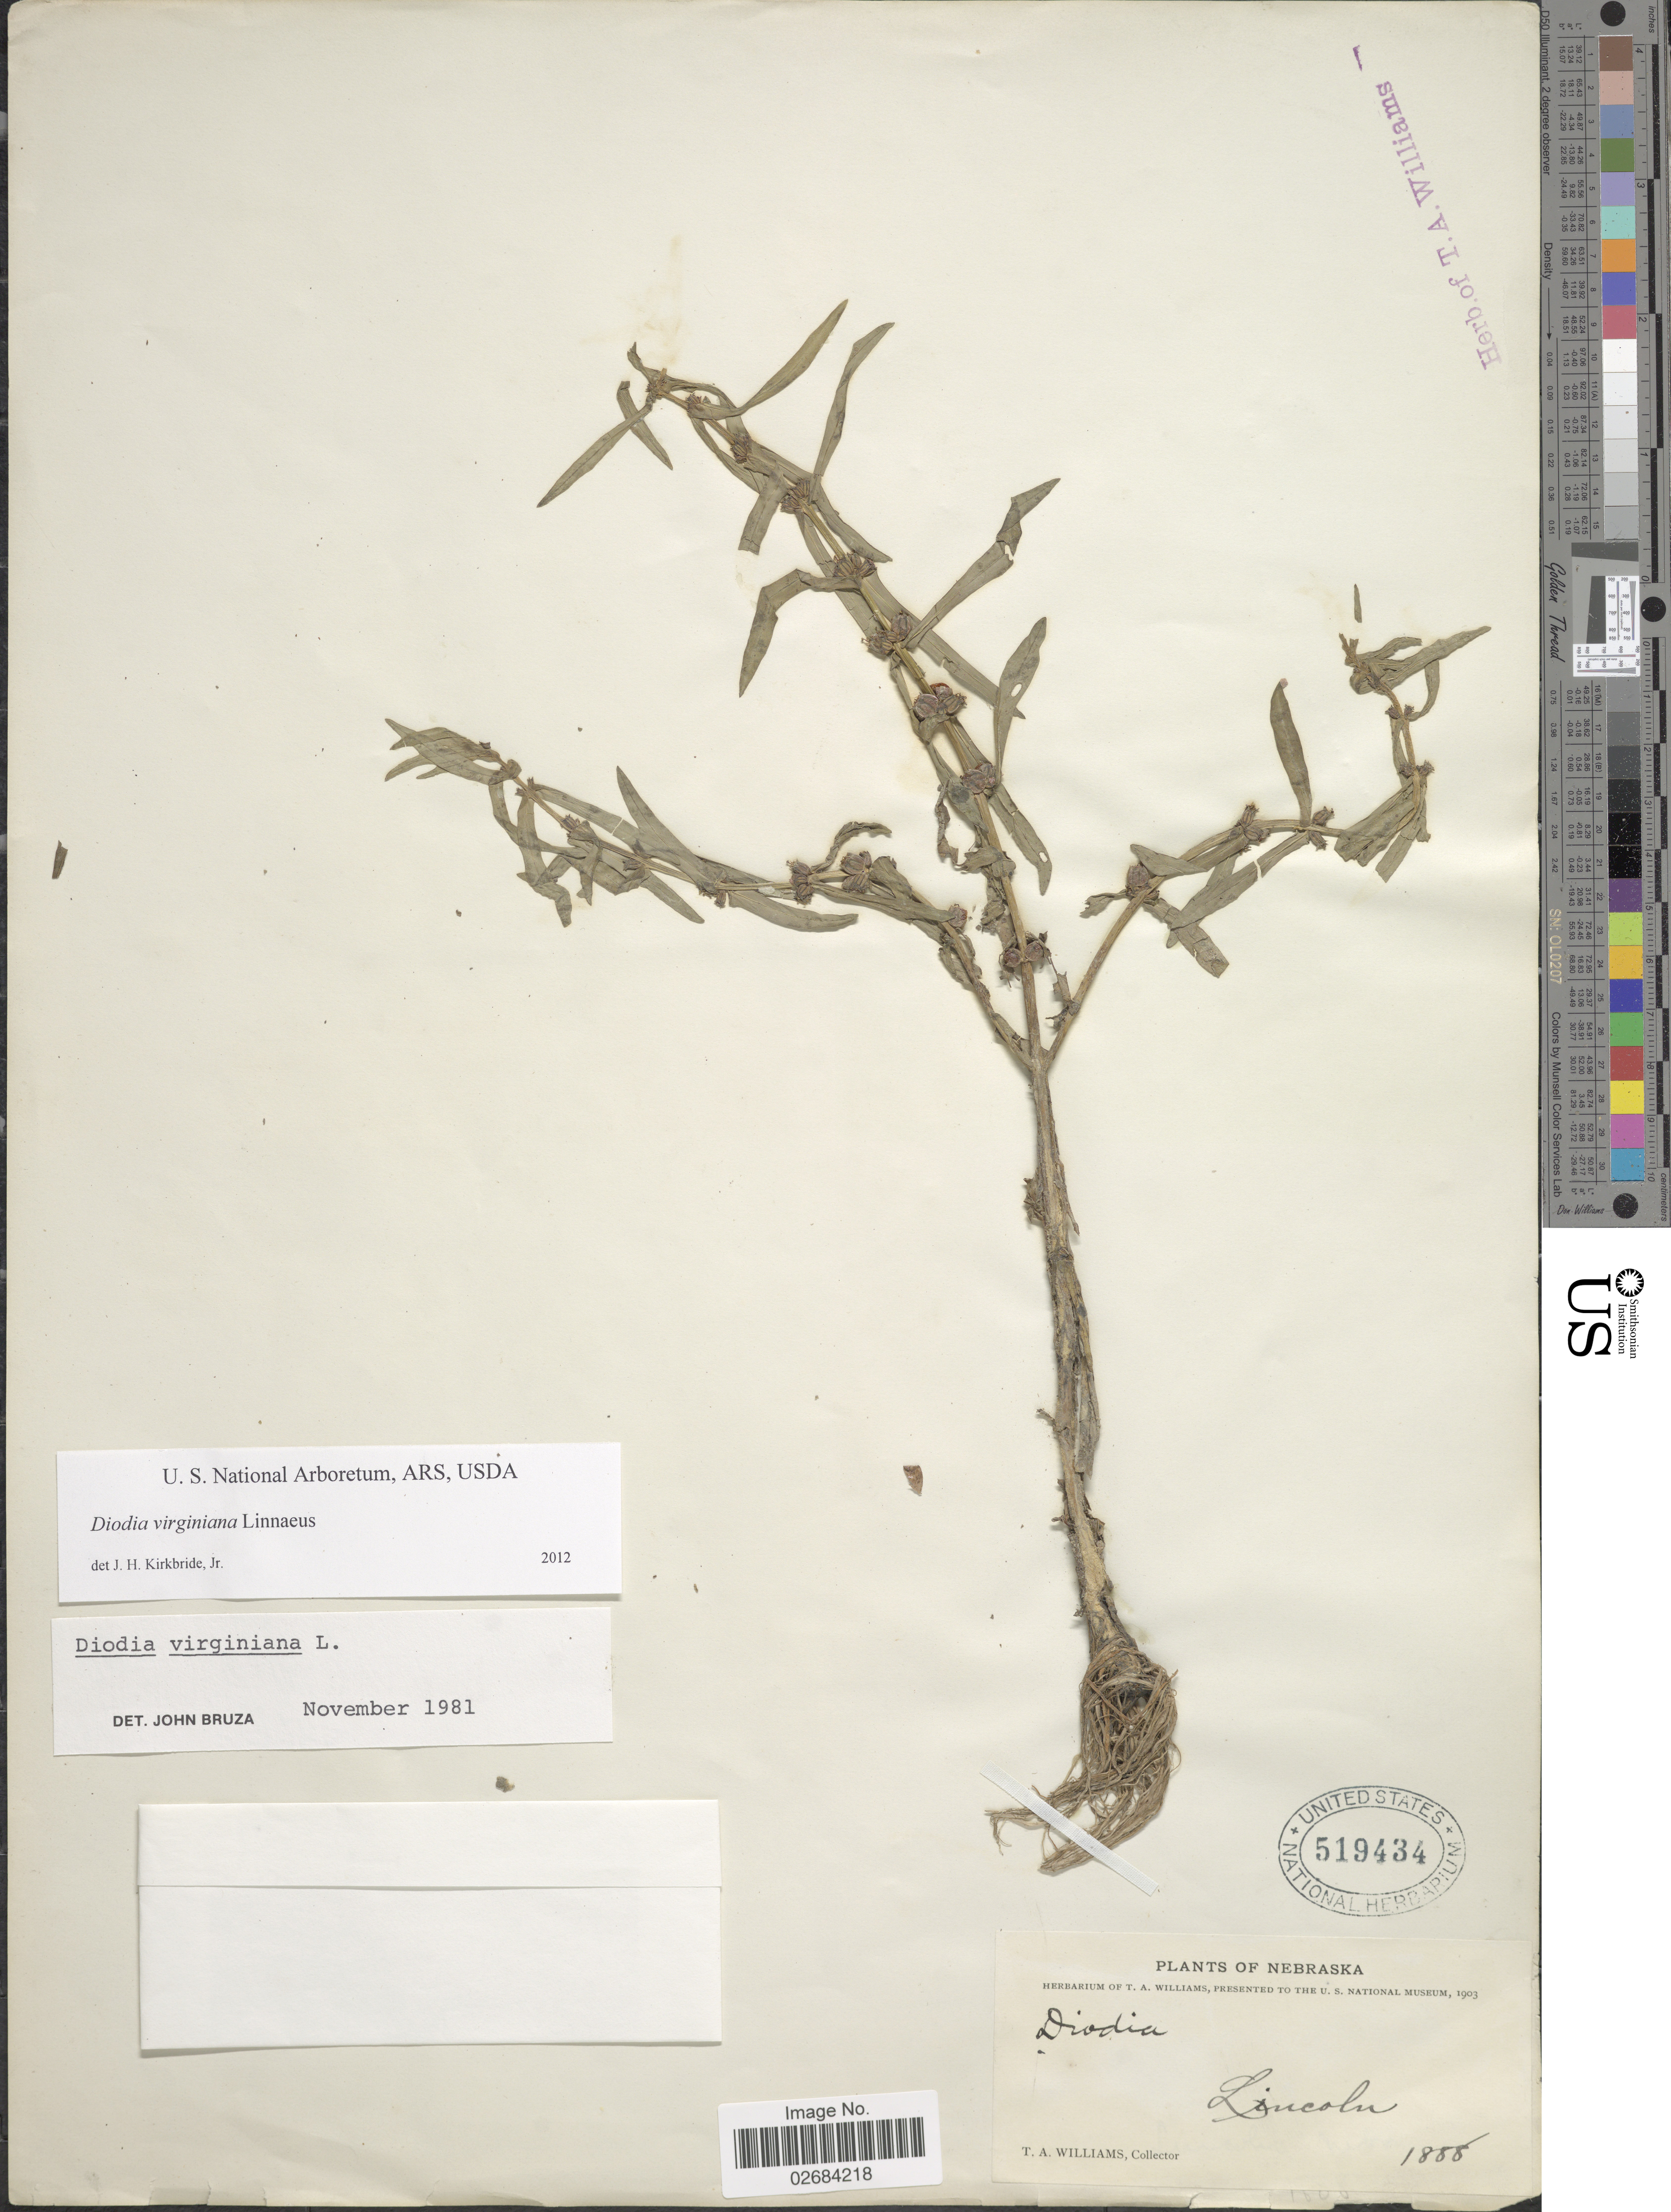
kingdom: Plantae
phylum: Tracheophyta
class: Magnoliopsida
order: Gentianales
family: Rubiaceae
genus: Diodia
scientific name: Diodia virginiana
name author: L.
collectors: T. A. Williams (herbarium)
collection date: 1888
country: United States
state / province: Nebraska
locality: Lincoln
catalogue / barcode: US 519434